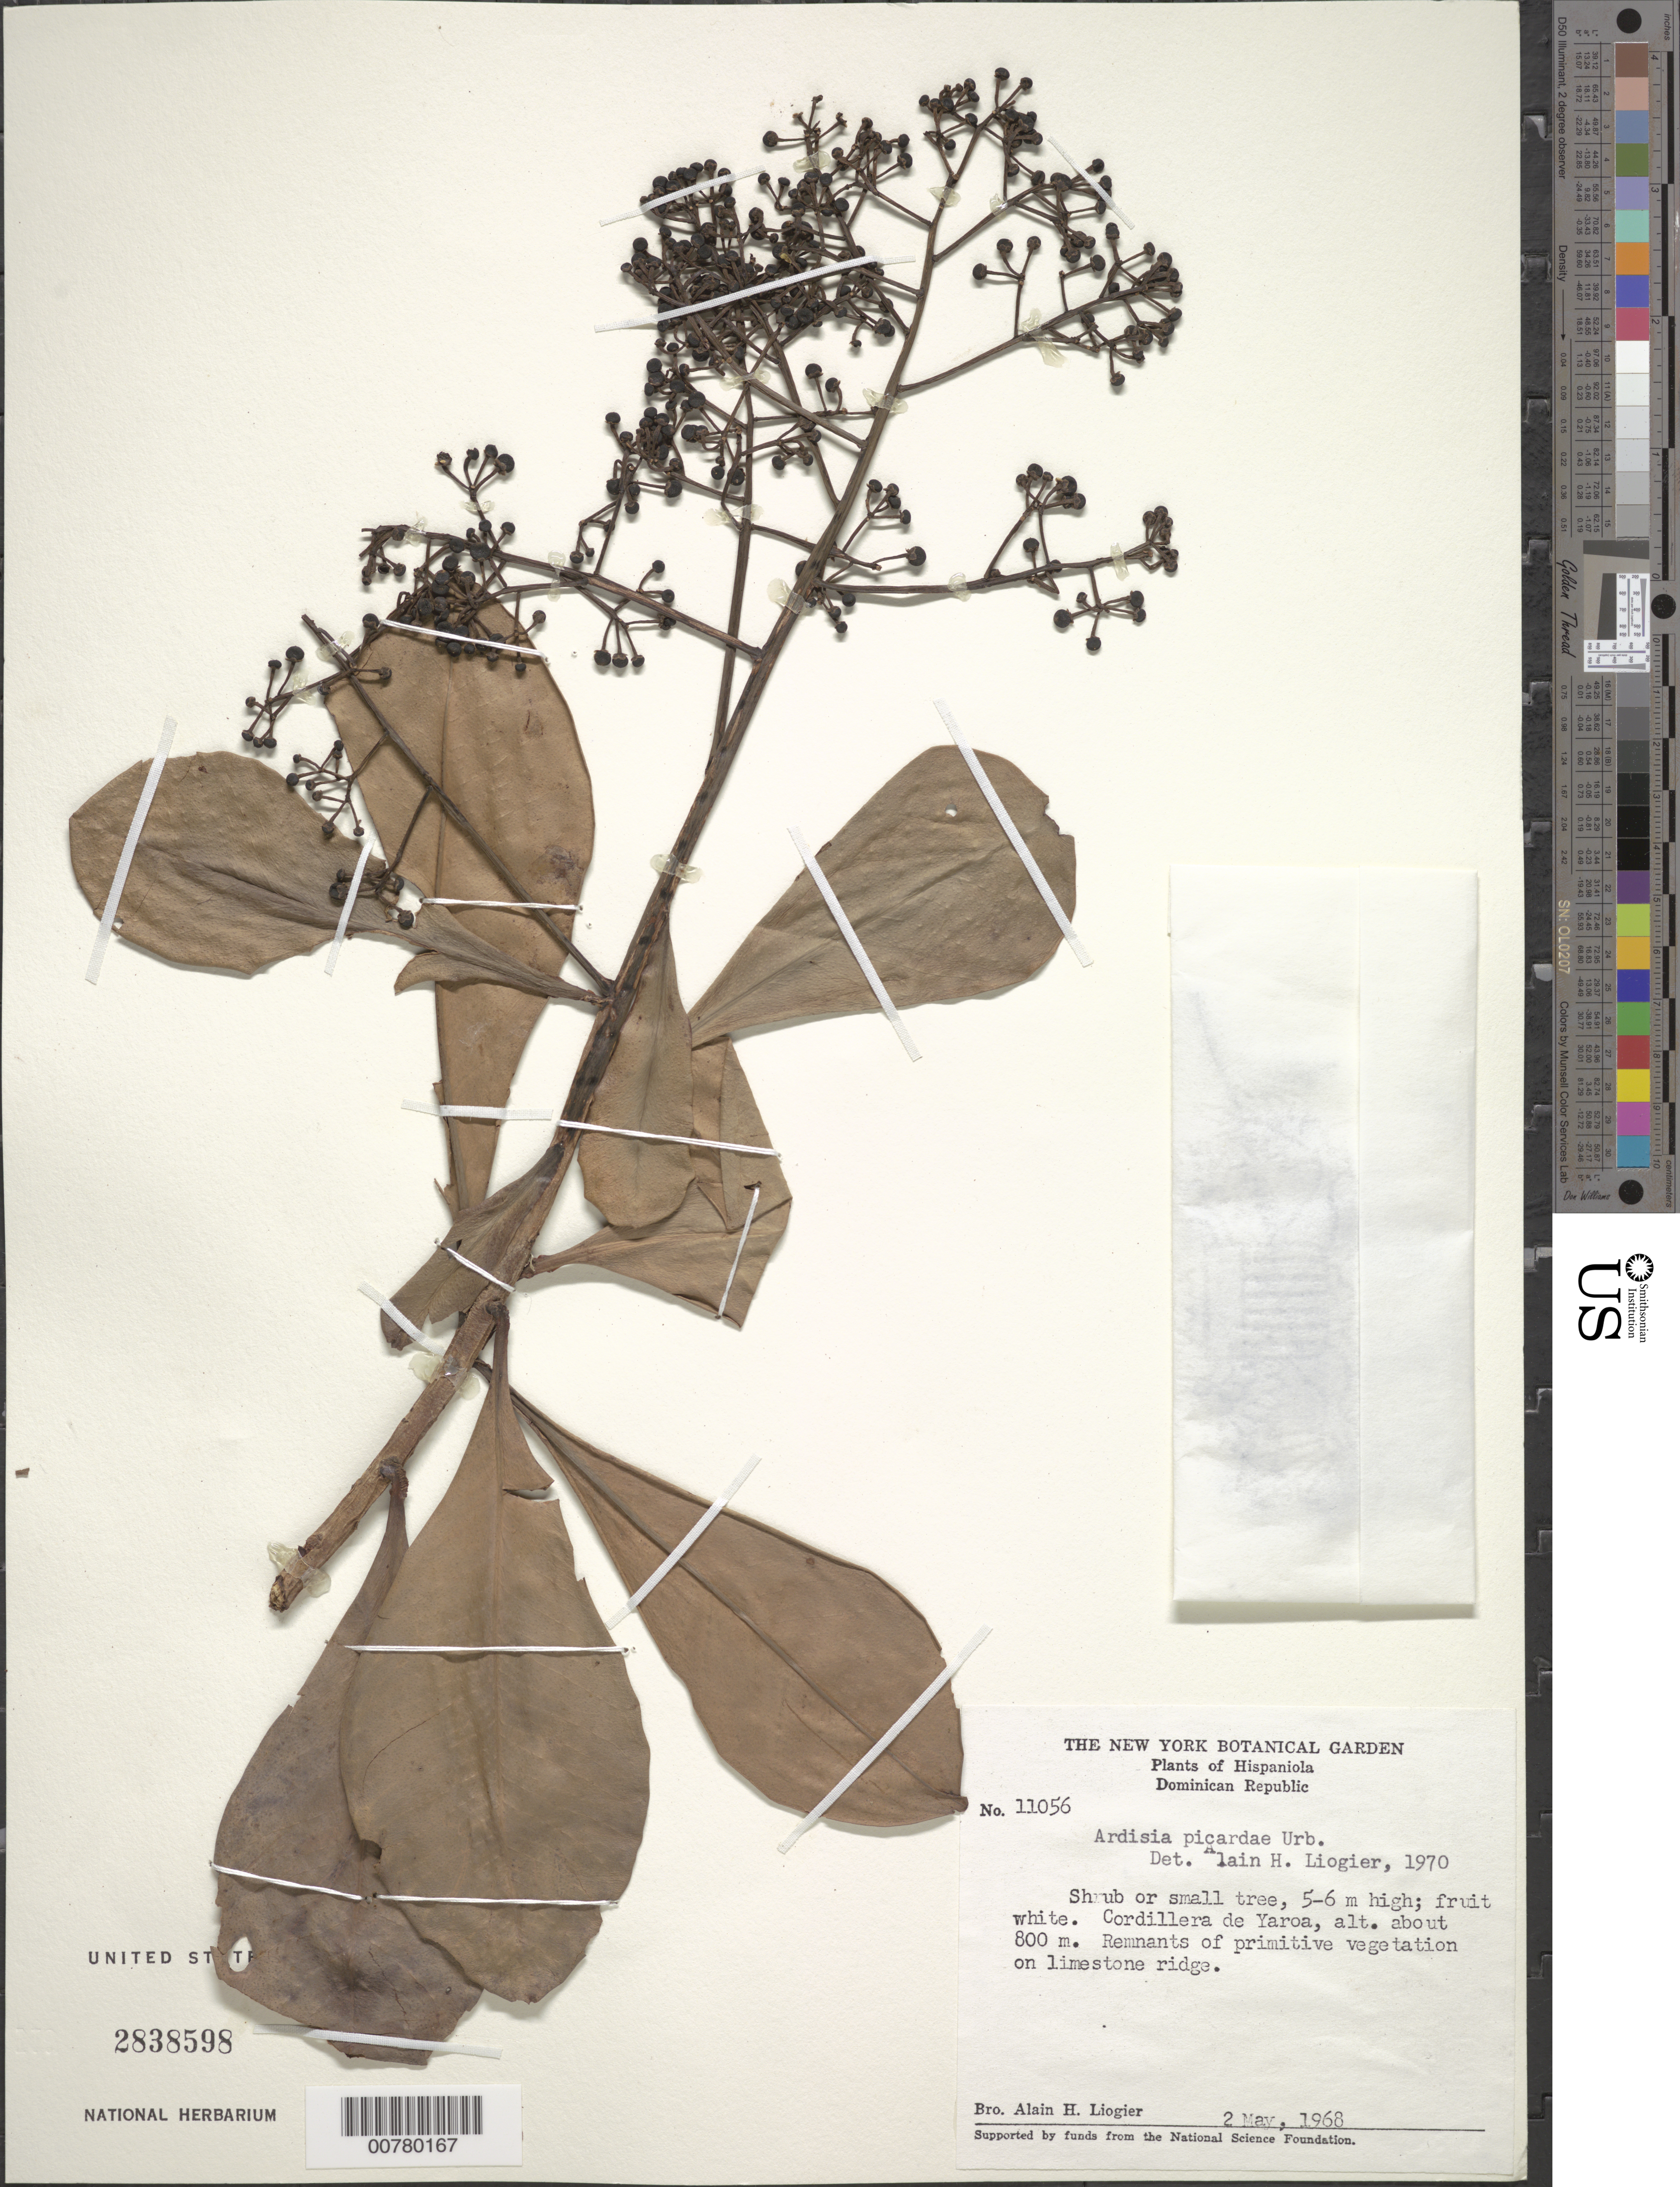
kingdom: Plantae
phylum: Tracheophyta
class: Magnoliopsida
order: Ericales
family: Primulaceae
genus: Ardisia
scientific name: Ardisia picardae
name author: Urb.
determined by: Liogier, Alain H.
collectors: A. H. Liogier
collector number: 11056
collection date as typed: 02 May 1968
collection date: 1968-05-02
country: Dominican Republic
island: Hispaniola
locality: Cordillera de Yaroa.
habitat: Remnants of primitive vegetation on limestone ridge.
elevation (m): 800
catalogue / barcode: US 2838598